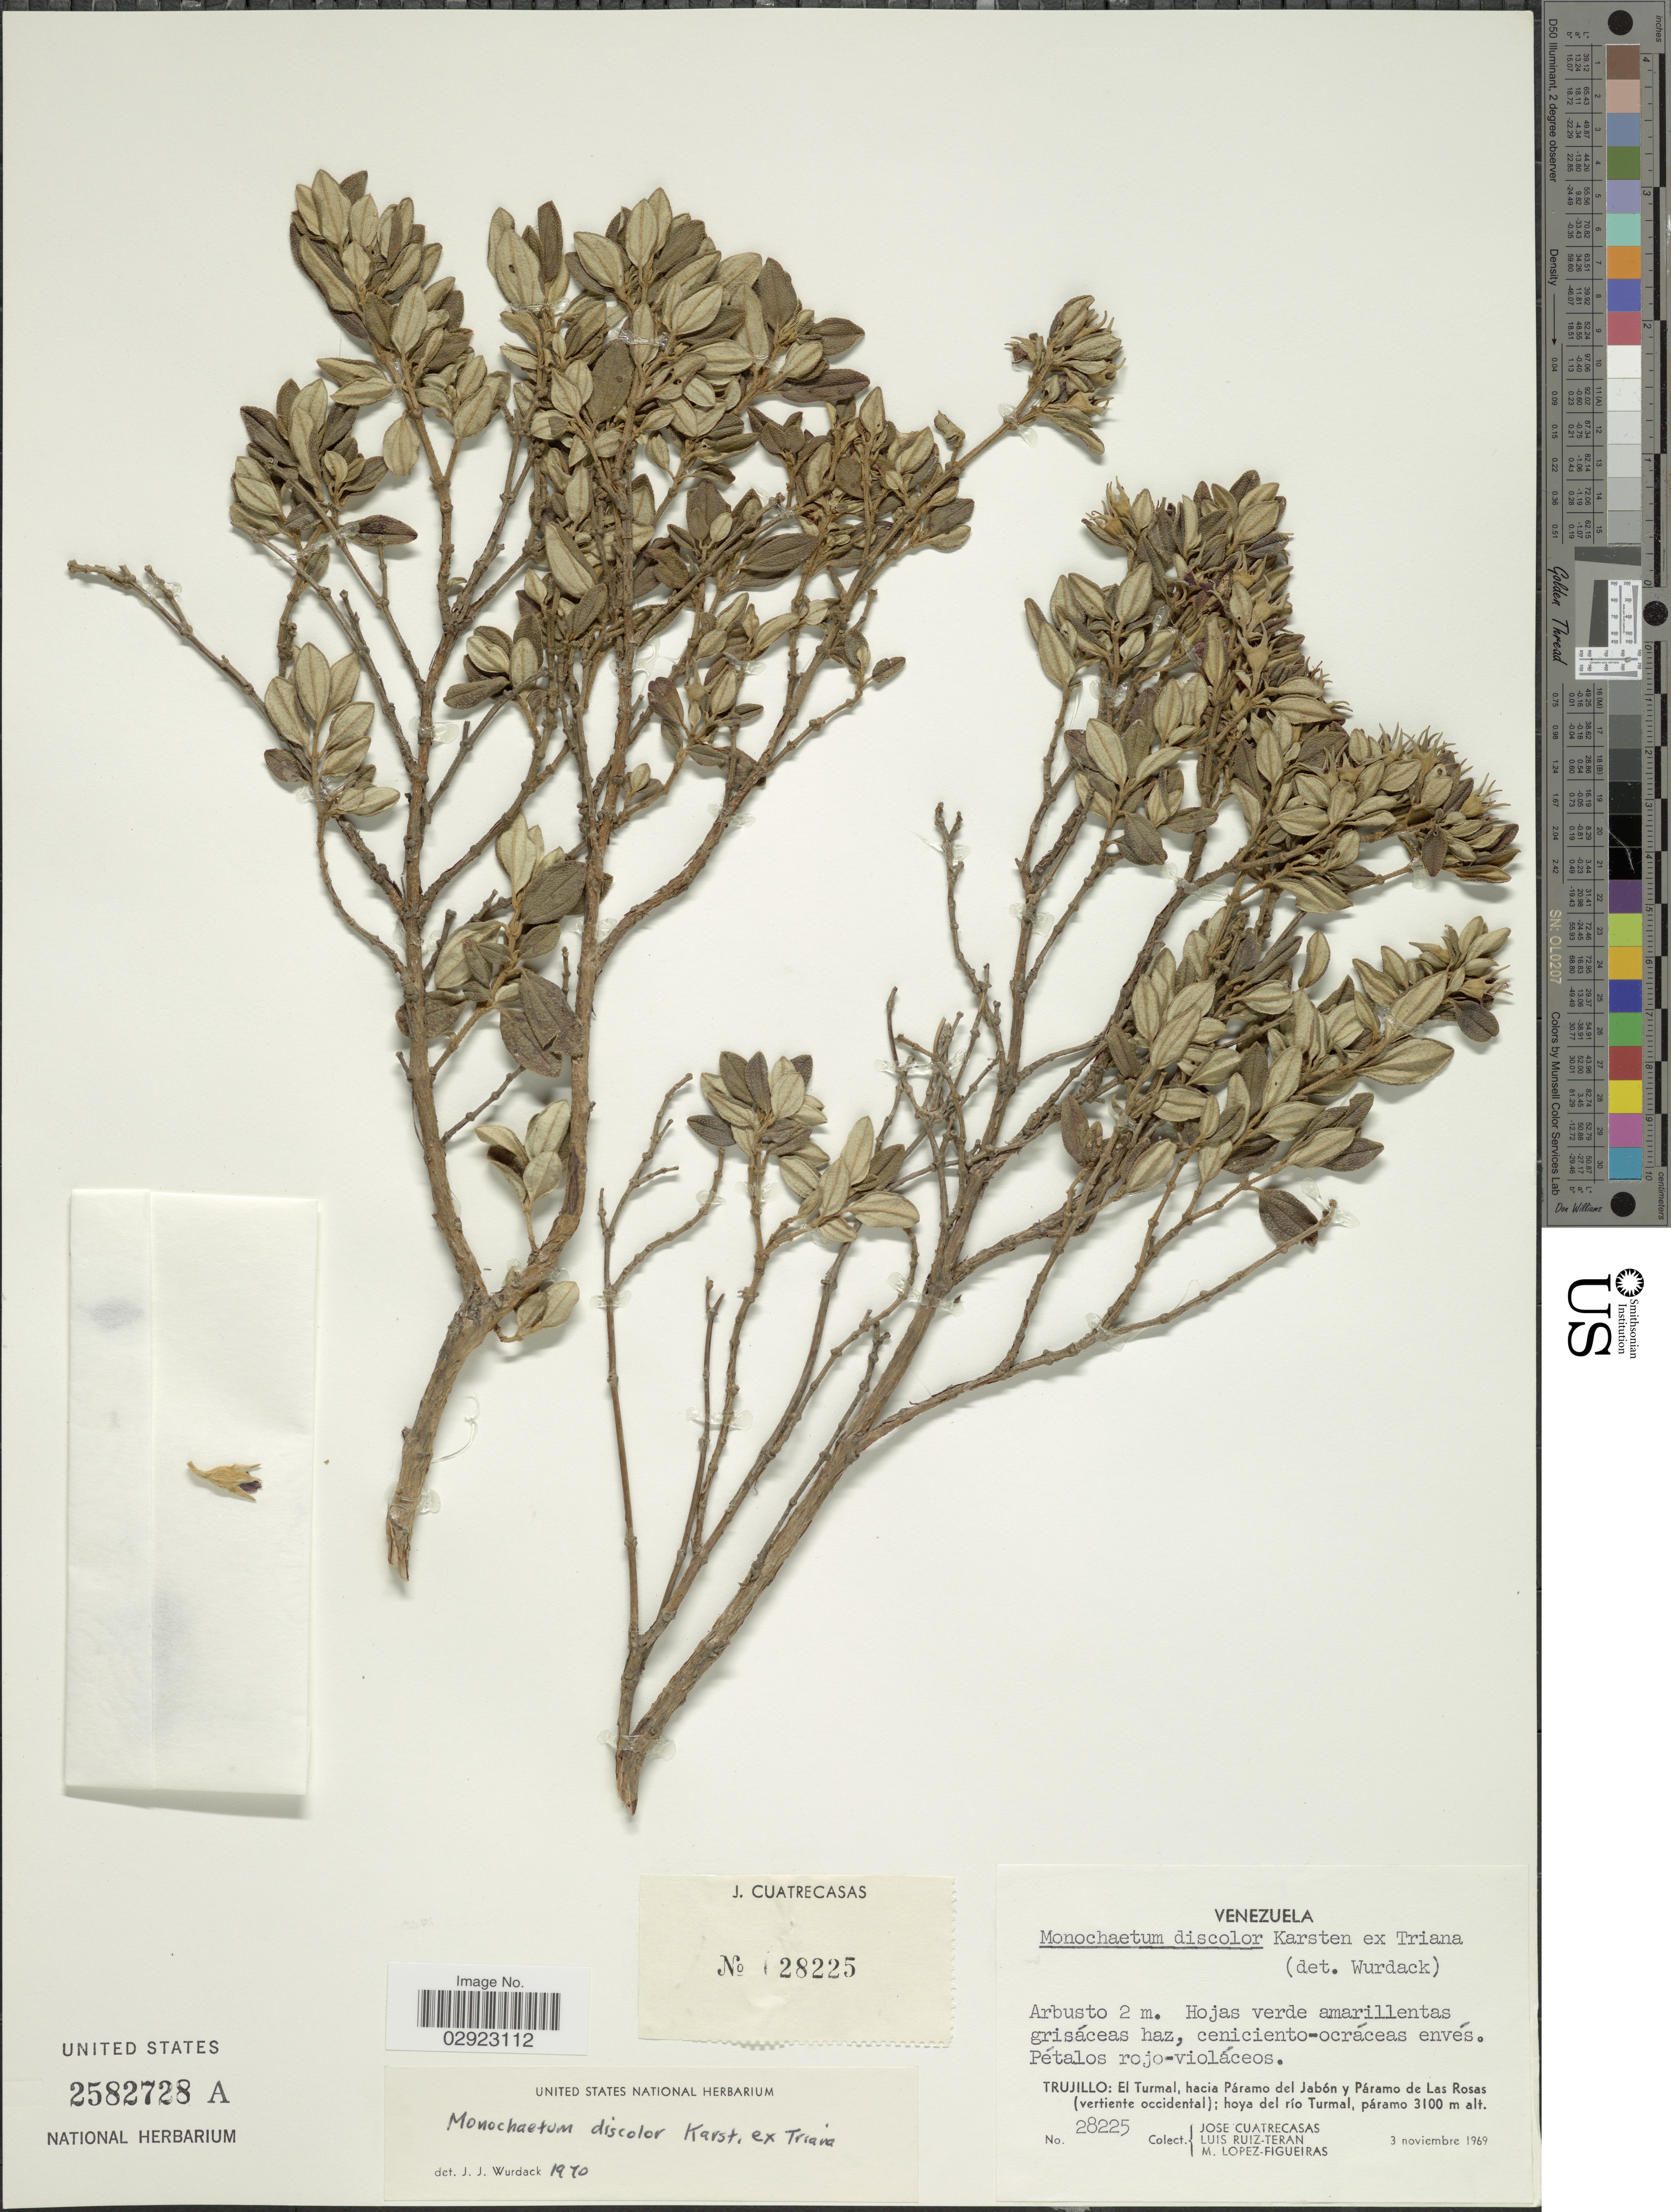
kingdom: Plantae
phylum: Tracheophyta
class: Magnoliopsida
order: Myrtales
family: Melastomataceae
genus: Monochaetum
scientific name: Monochaetum discolor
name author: (Triana) H. Karst.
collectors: J. Cuatrecasas, L. Teran & M. López Figueiras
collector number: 28225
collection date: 1969-11-03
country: Venezuela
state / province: Trujillo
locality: El Turmal, hacia Páramo del Jabón y Páramo de Las Rosas (vertiente occidental); hoya del río Turmal, páramo.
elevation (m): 3100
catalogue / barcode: US 2582728A